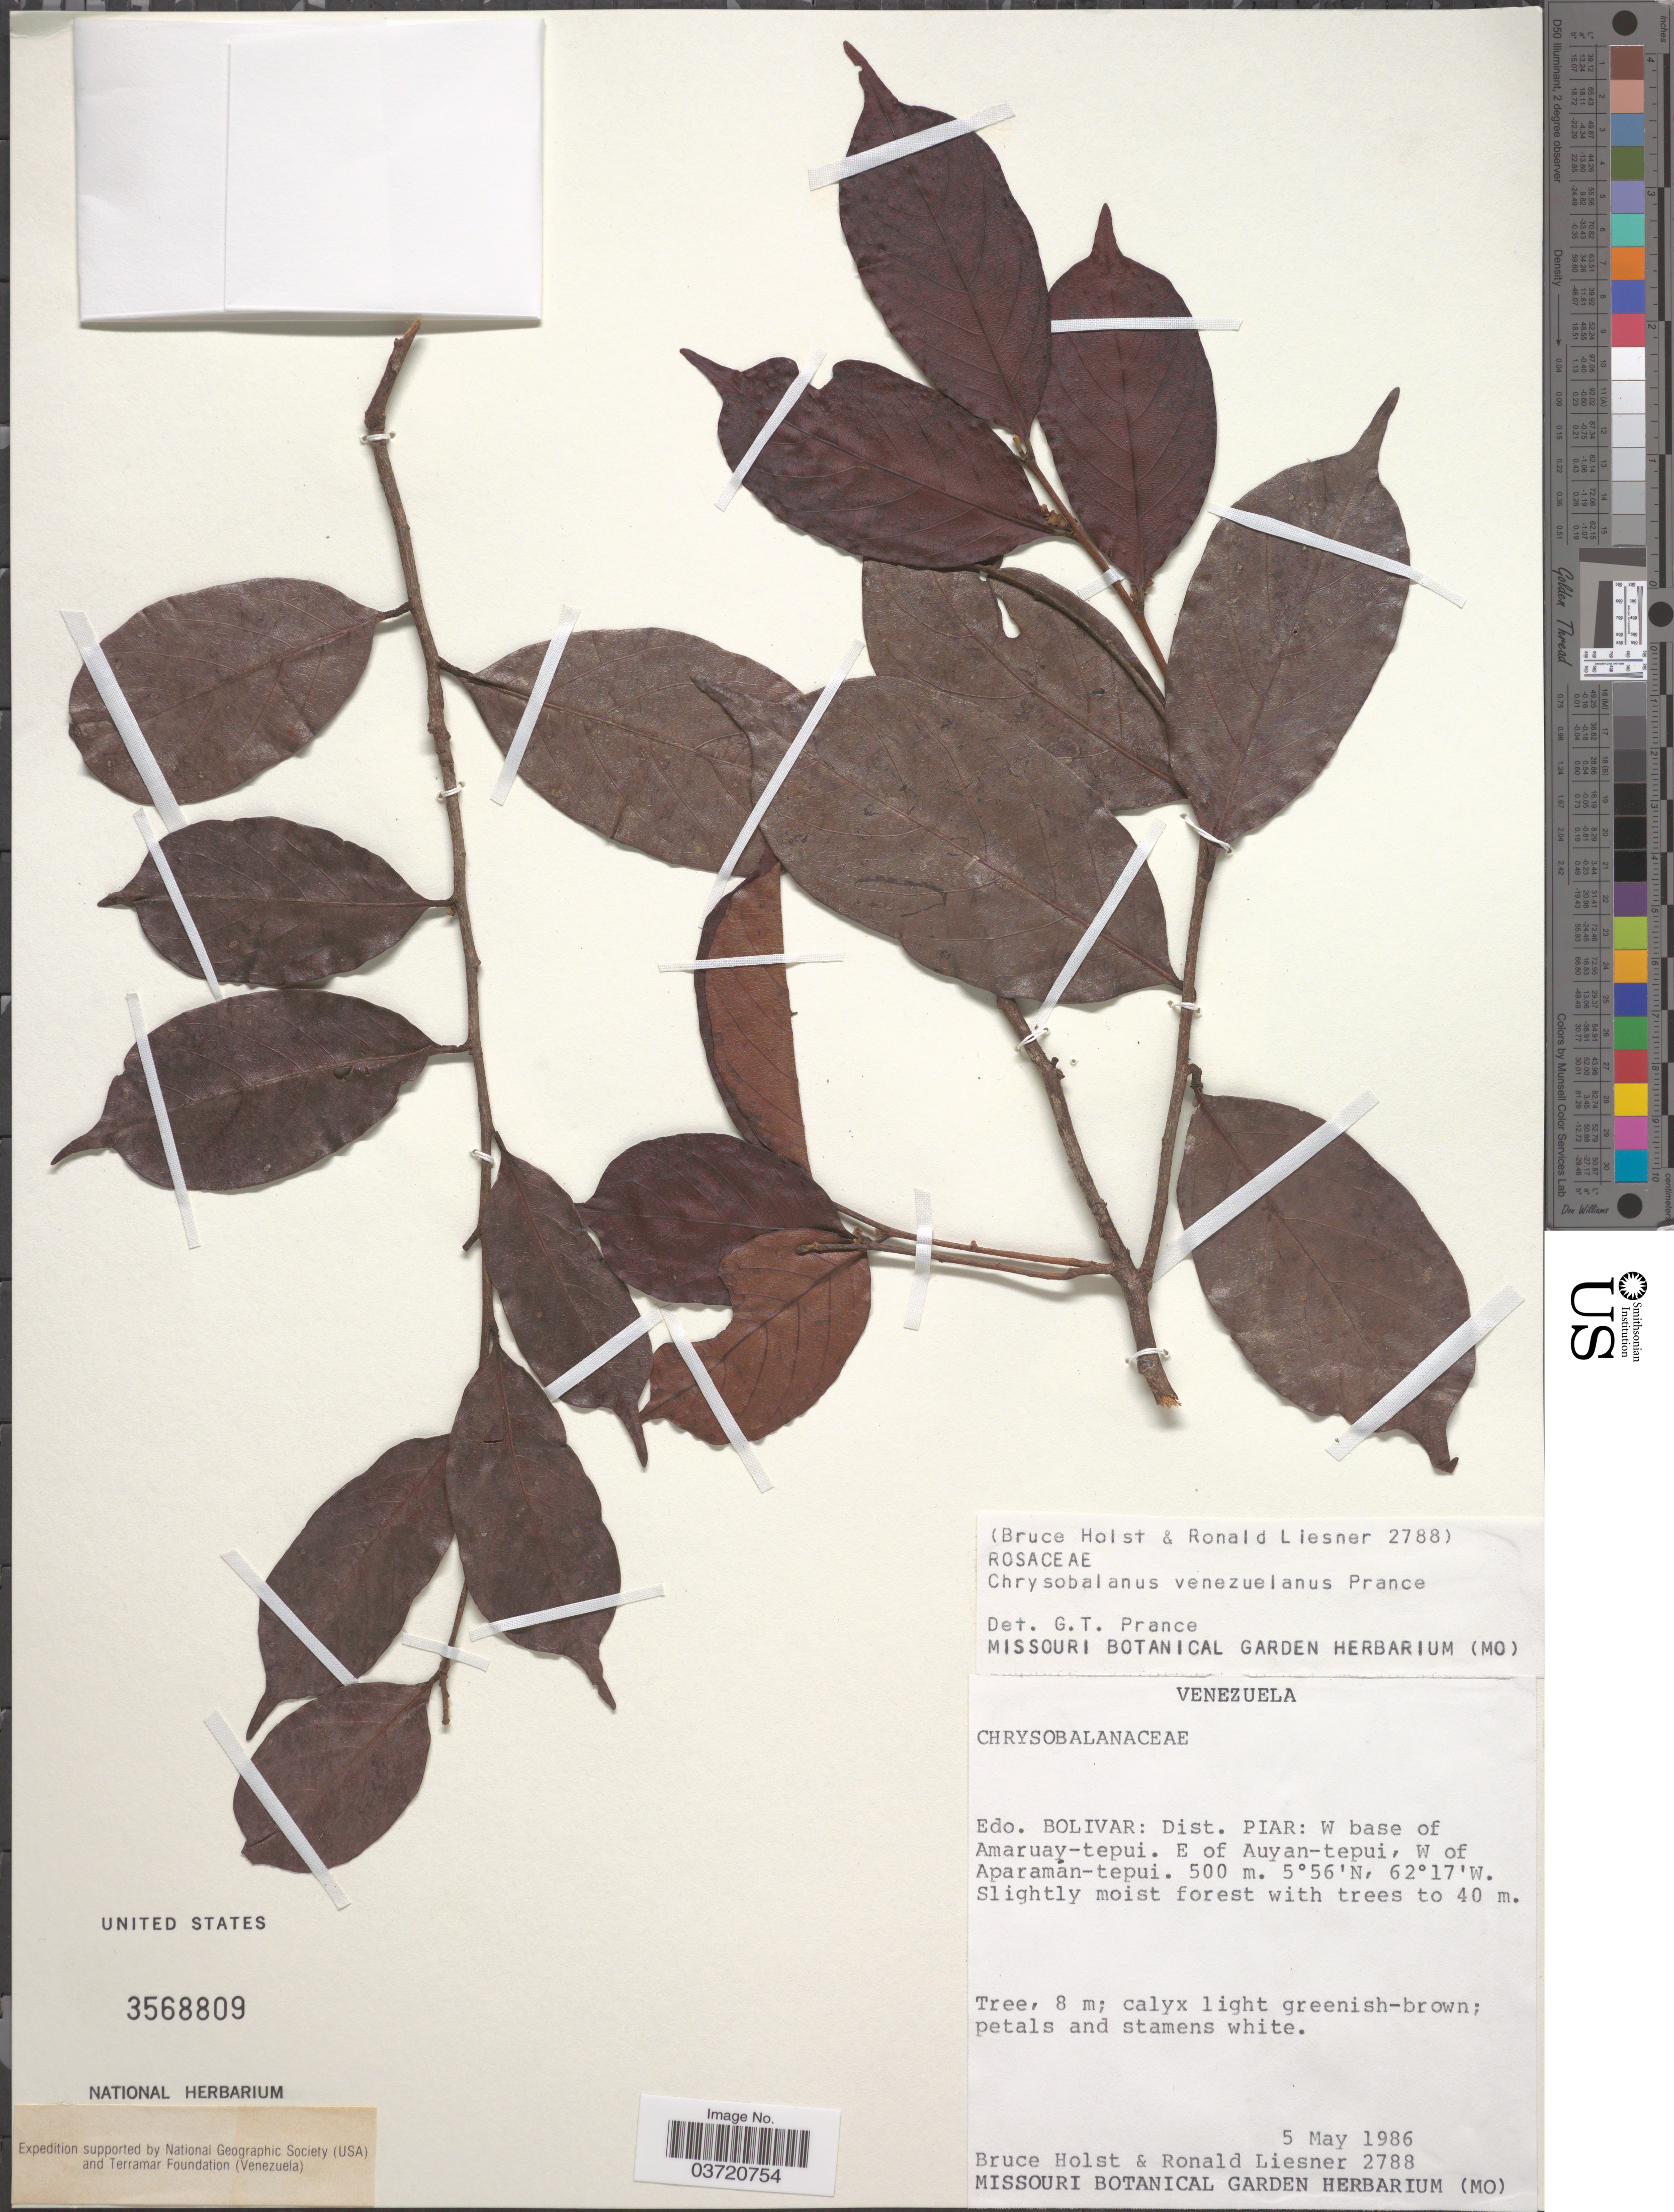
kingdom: Plantae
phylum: Tracheophyta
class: Magnoliopsida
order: Malpighiales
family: Chrysobalanaceae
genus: Chrysobalanus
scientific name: Chrysobalanus venezuelanus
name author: Prance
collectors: B. Holst & R. L. Liesner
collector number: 2788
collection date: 1986-05-05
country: Venezuela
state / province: Bolivar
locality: Dist. Piar: W base of Amaruay-tepui. E of Auyan-tepui, W of Aparaman-tepui.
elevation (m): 500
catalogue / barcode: US 3568809